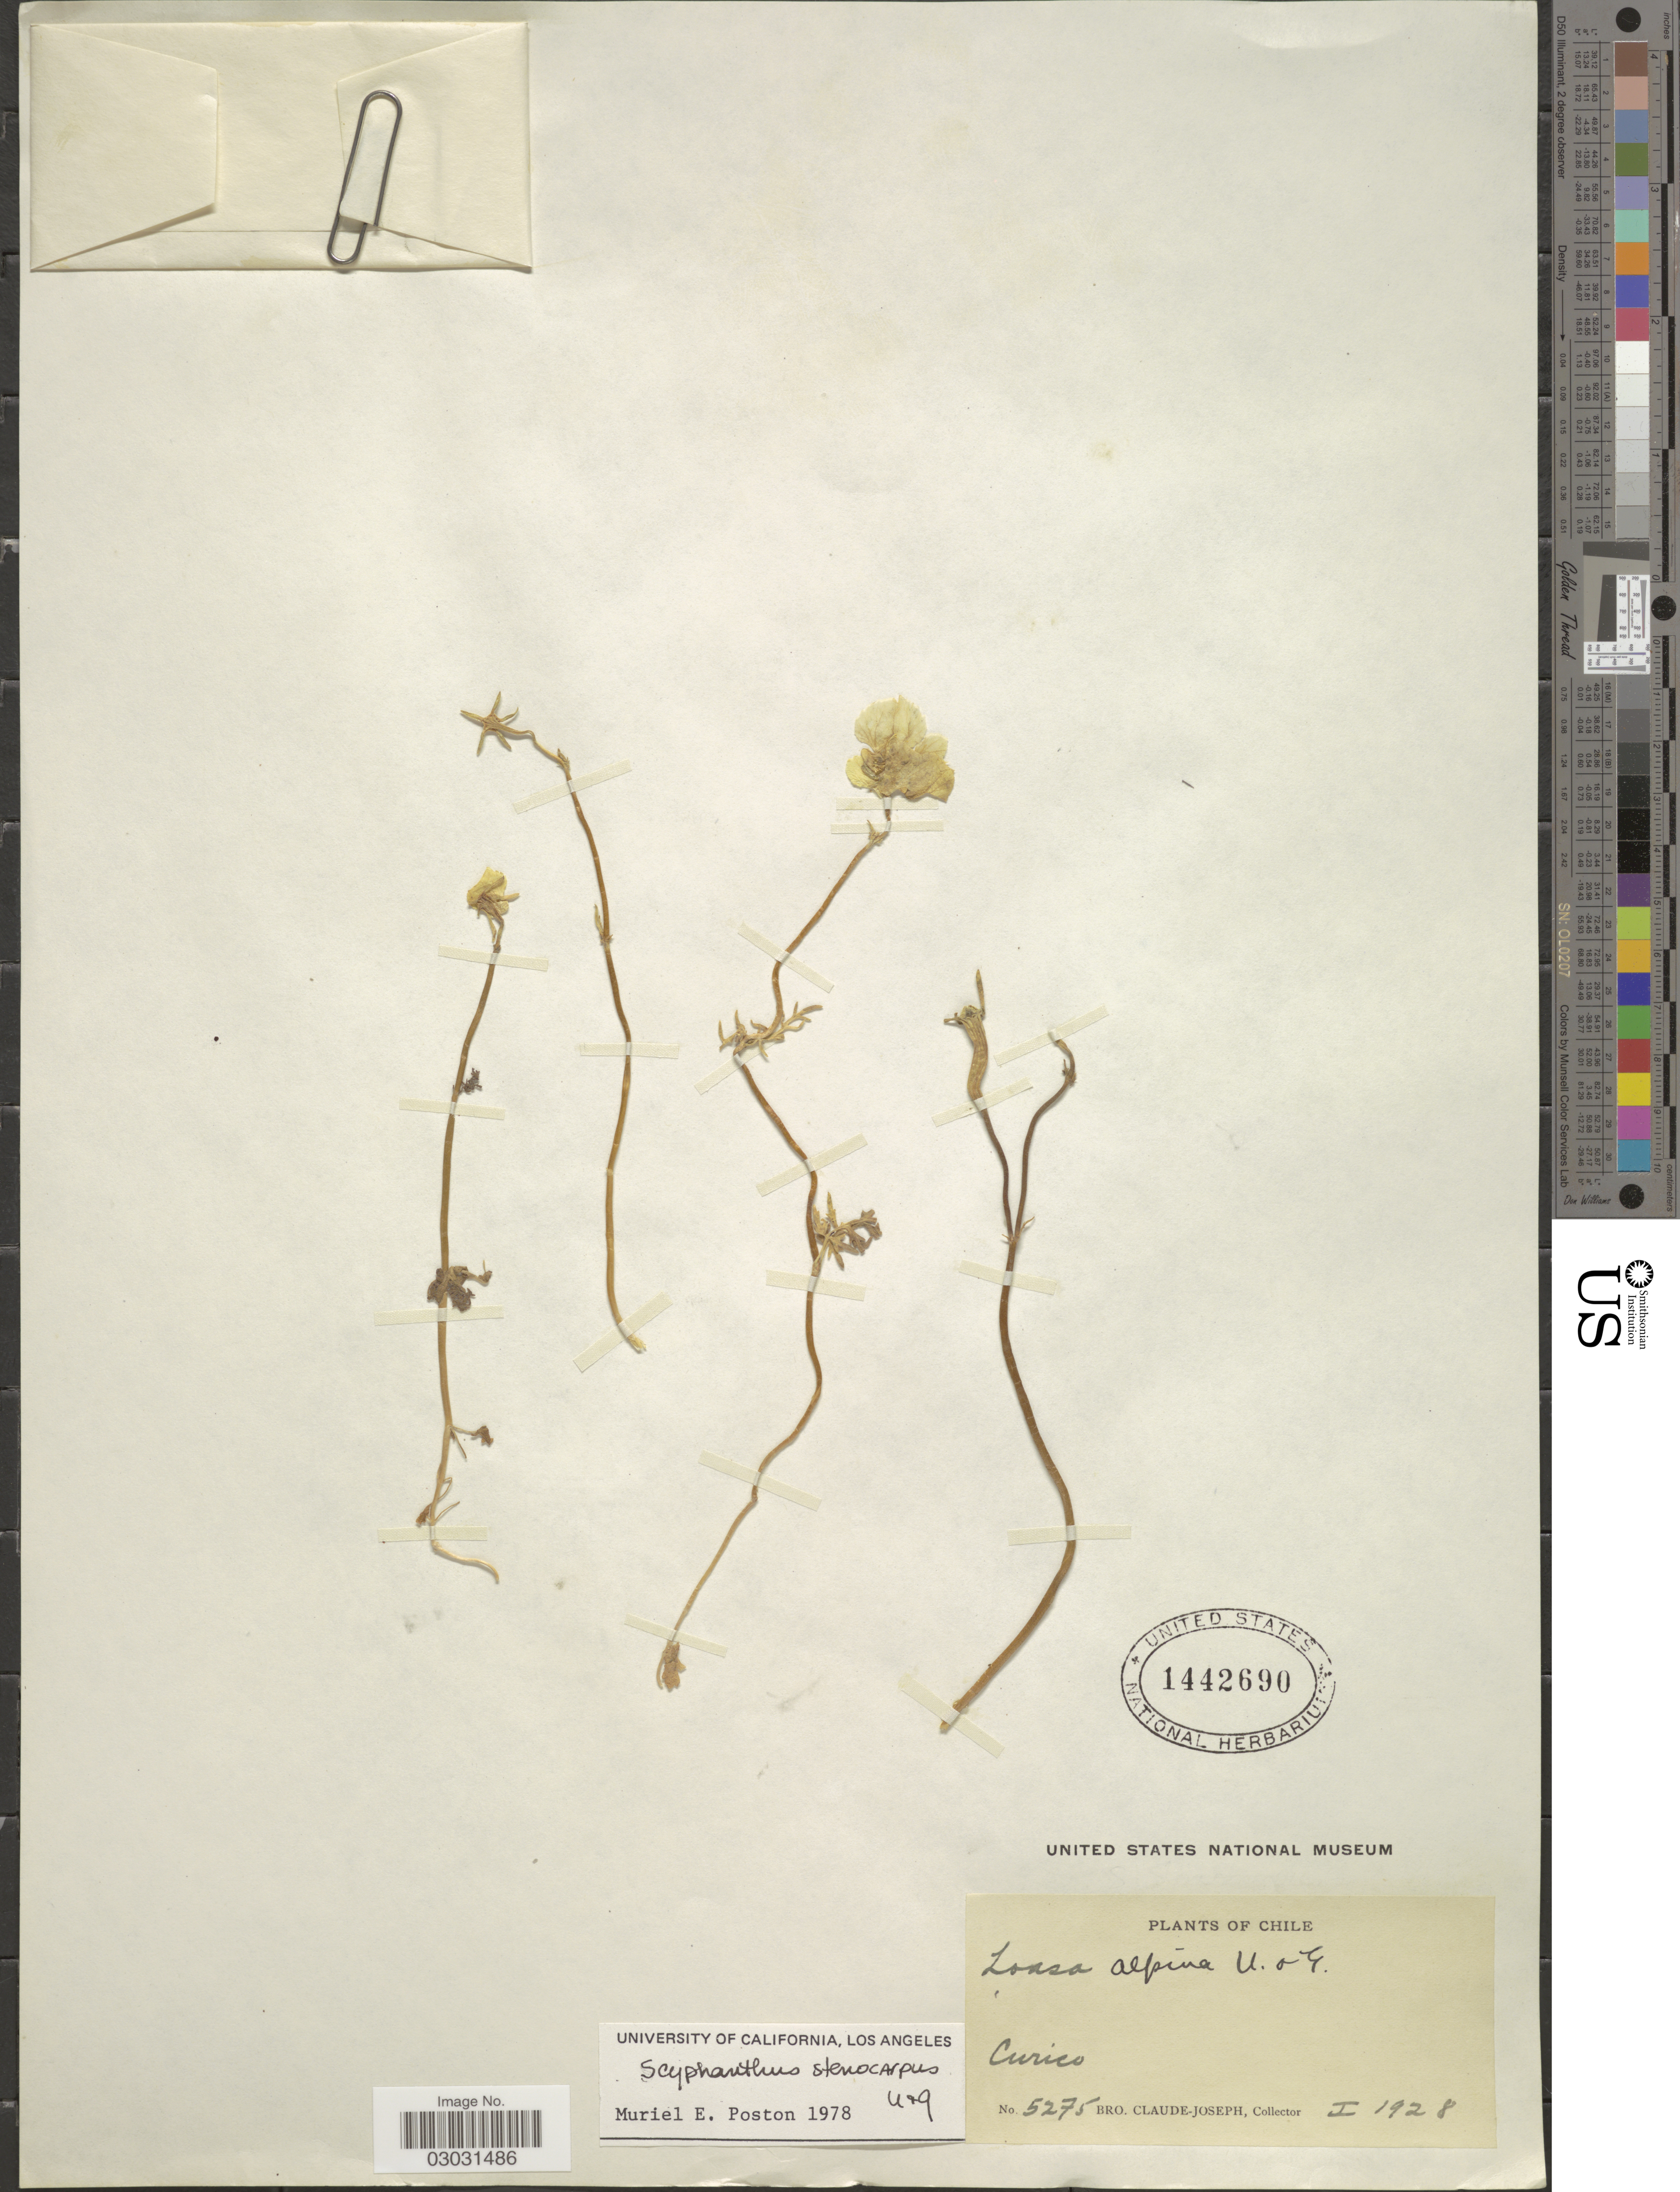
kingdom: Plantae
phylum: Tracheophyta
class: Magnoliopsida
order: Cornales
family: Loasaceae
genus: Scyphanthus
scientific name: Scyphanthus stenocarpus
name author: (Poepp.) Urb. & Gilg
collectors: Bro. Claude-Joseph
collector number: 5275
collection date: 1928-01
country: Chile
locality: Curico.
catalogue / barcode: US 1442690